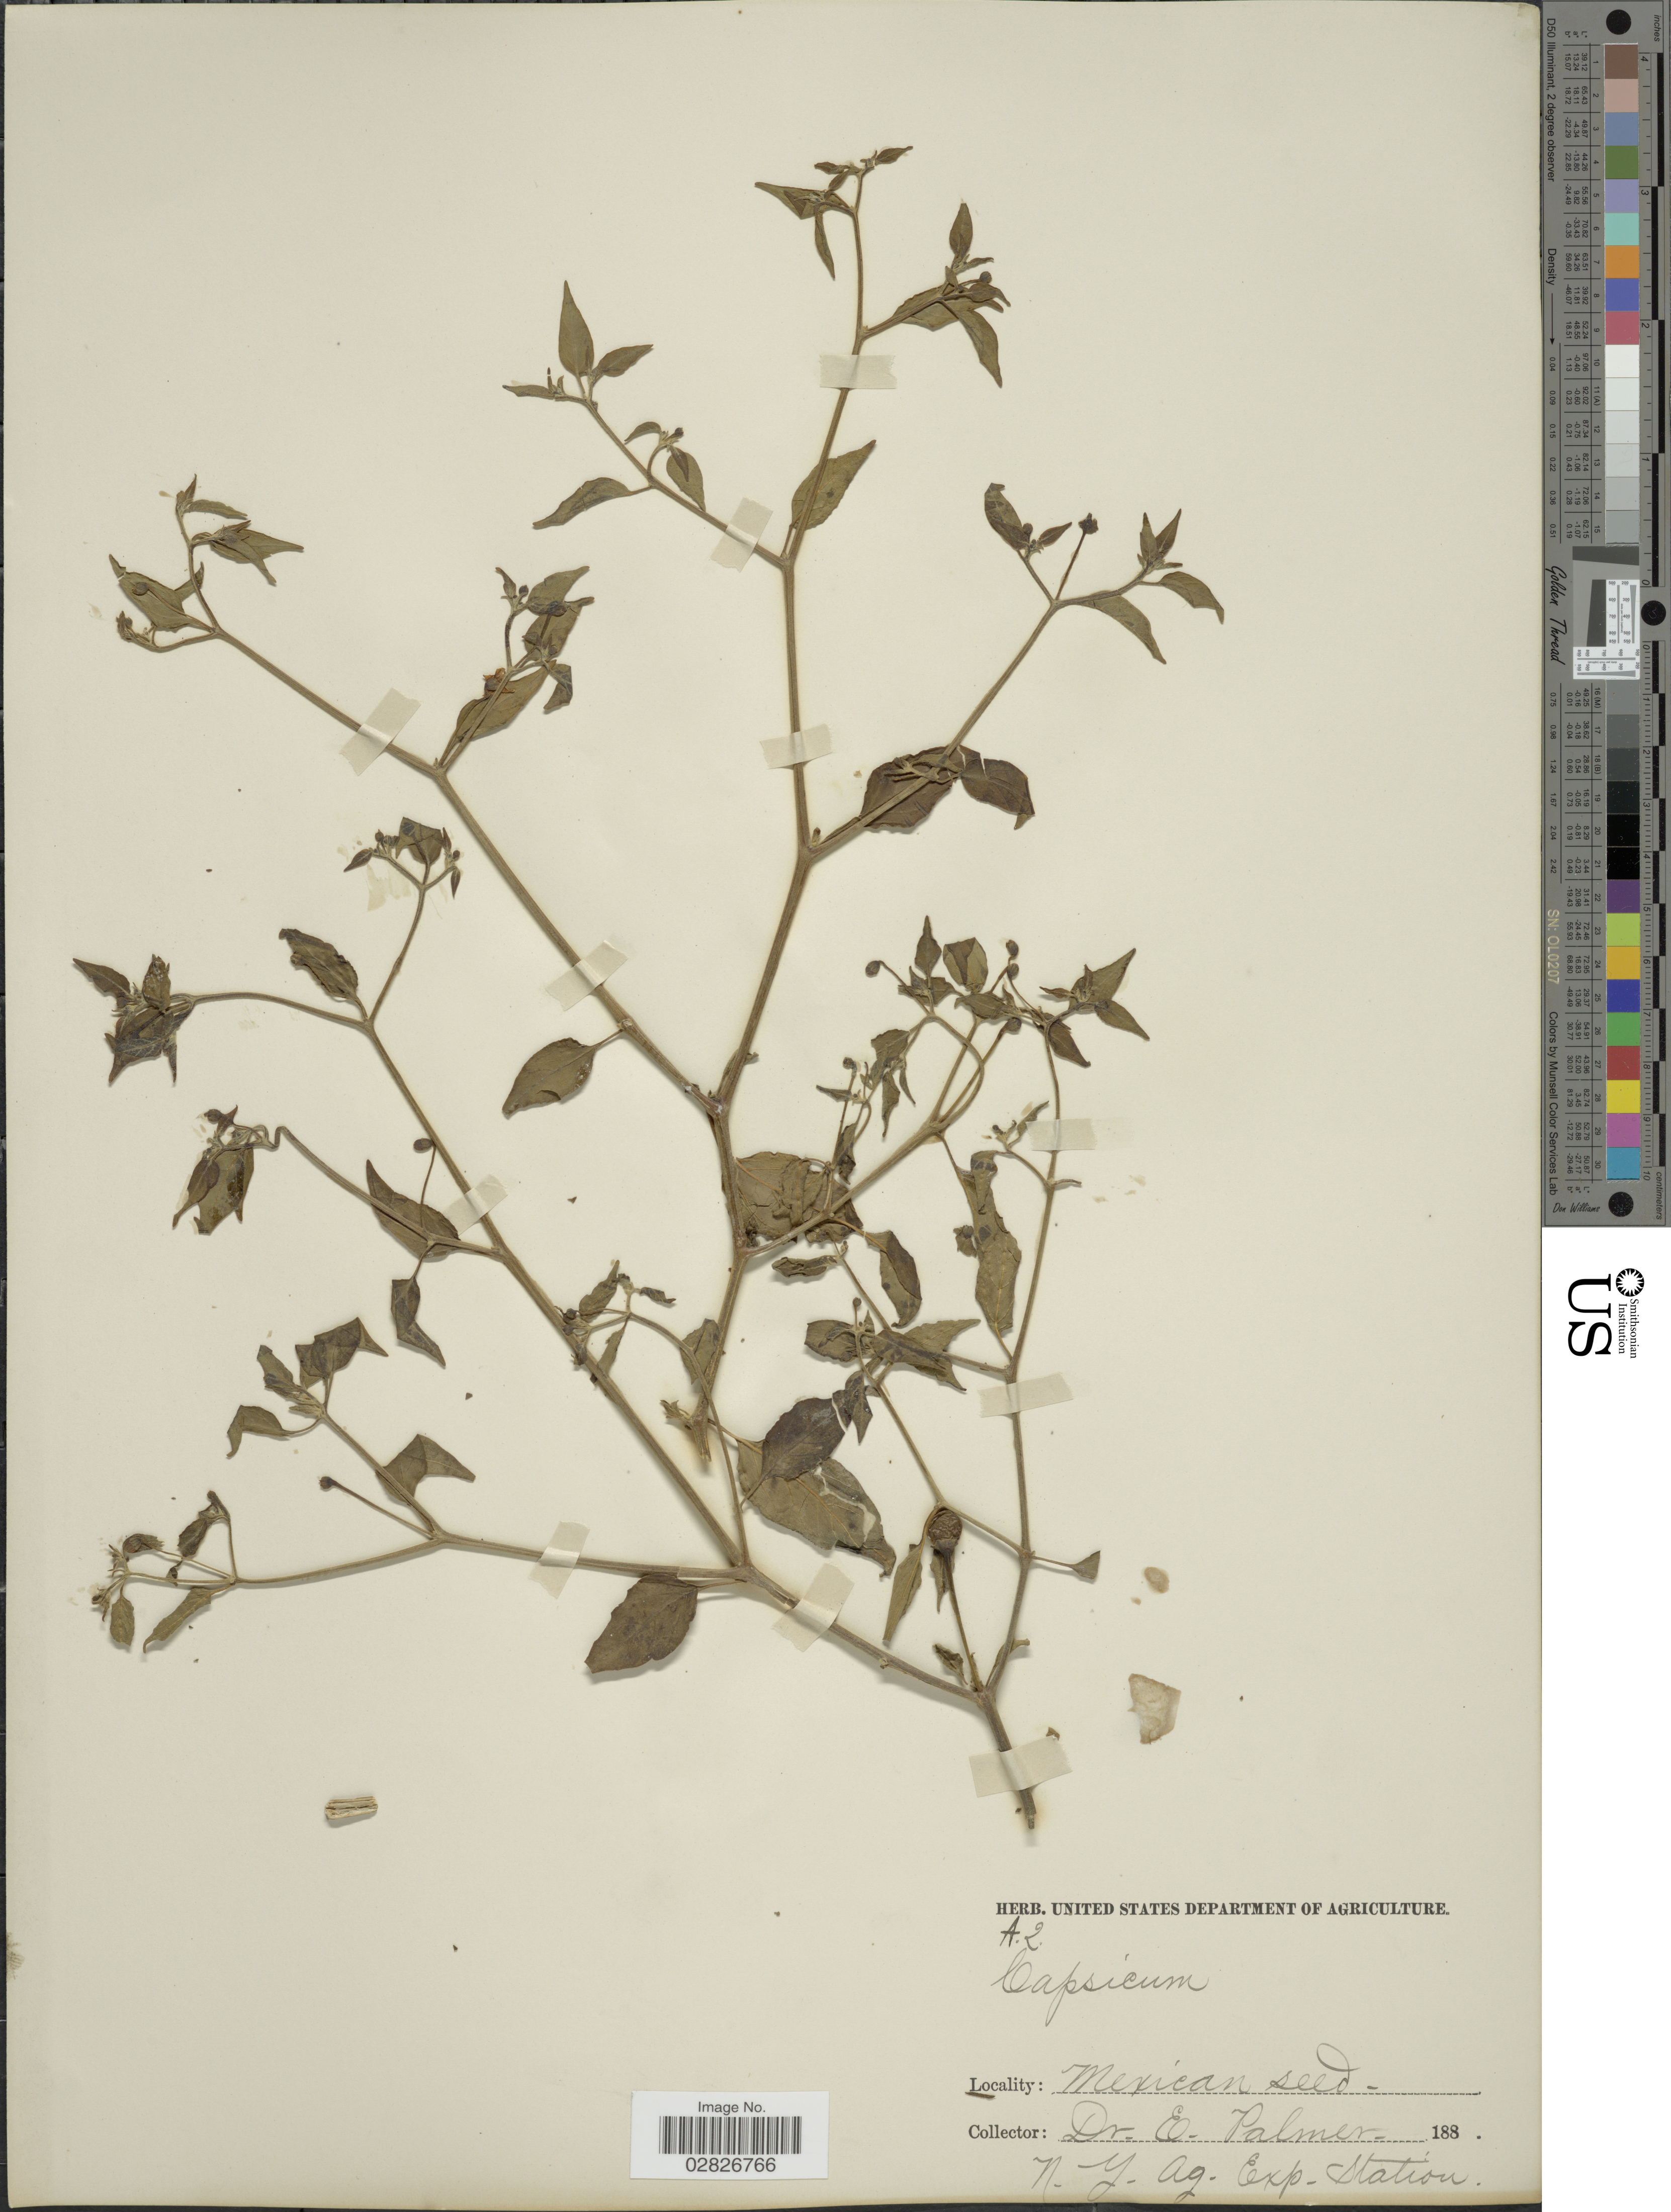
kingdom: Plantae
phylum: Tracheophyta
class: Magnoliopsida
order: Solanales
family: Solanaceae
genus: Capsicum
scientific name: Capsicum sp.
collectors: E. Palmer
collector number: A2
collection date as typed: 188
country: United States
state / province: New York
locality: N.Y. Ag. Exp. Station.